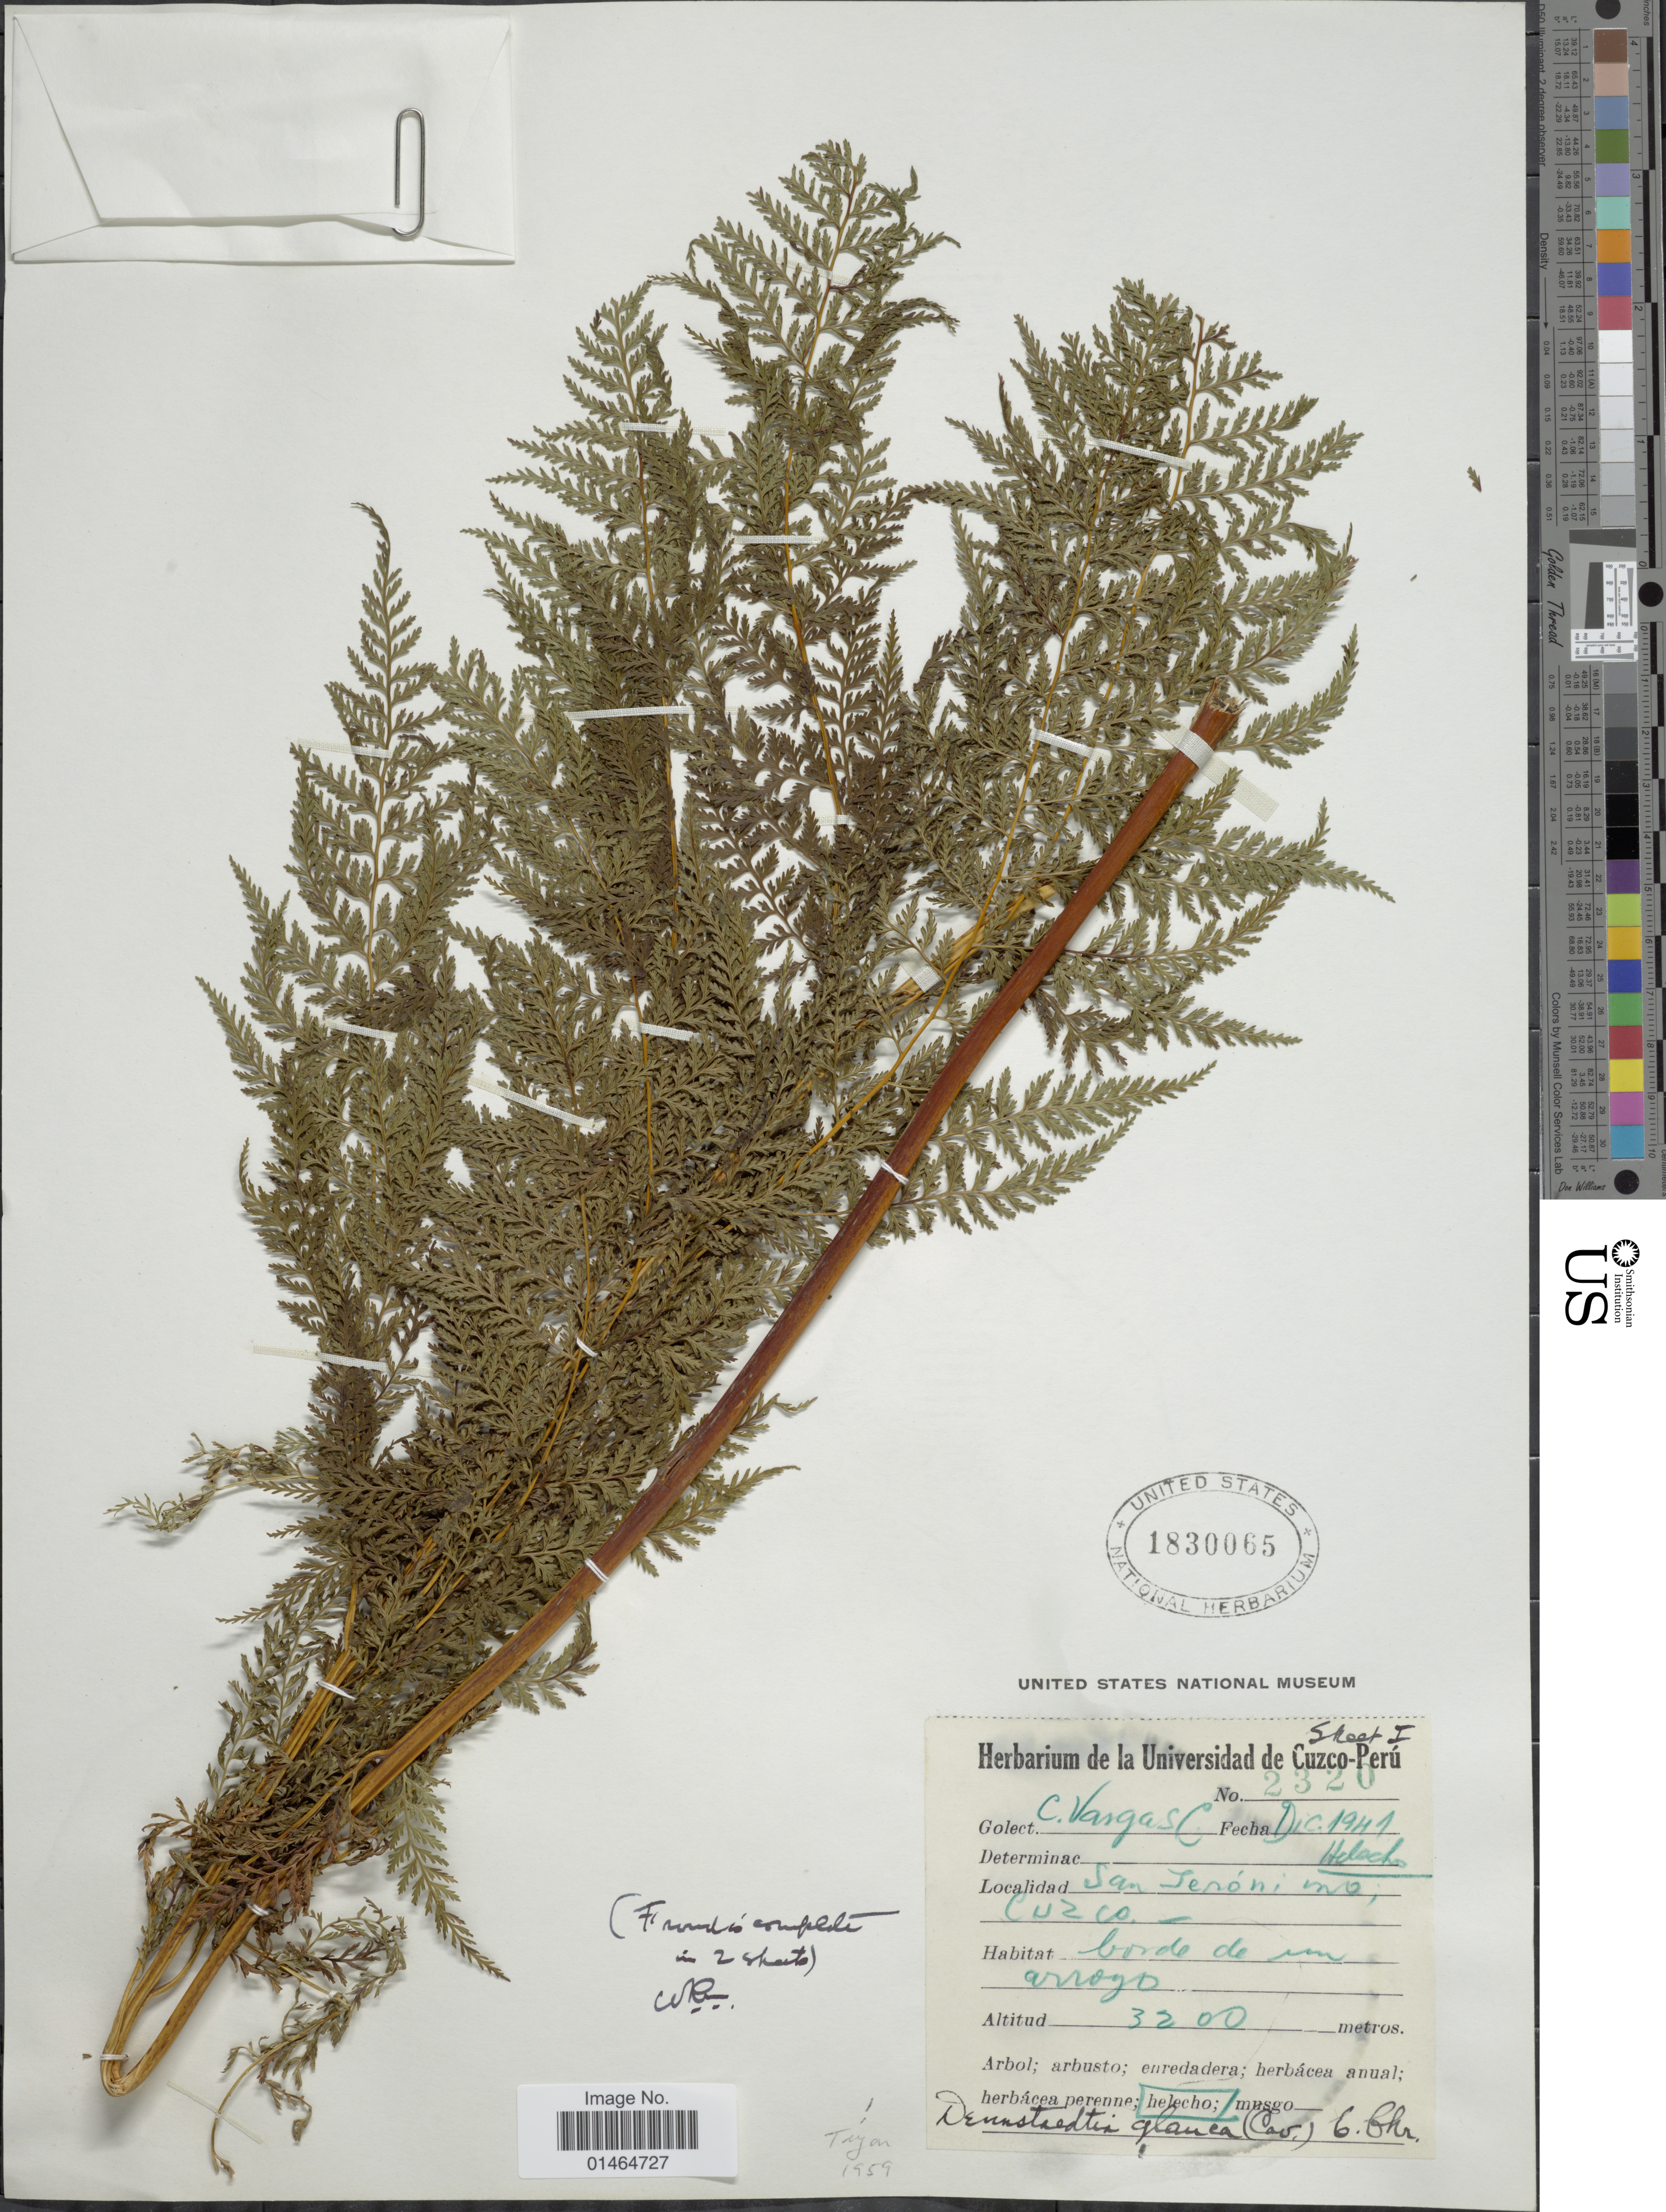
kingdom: Plantae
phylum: Tracheophyta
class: Polypodiopsida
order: Polypodiales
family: Dennstaedtiaceae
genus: Dennstaedtia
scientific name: Dennstaedtia glauca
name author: (Cav.) C. Chr.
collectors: C. Vargas Calderón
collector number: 2320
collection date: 1941-12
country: Peru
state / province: Cusco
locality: San Jerónimo; Cuzco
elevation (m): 3200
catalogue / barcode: US 1830065